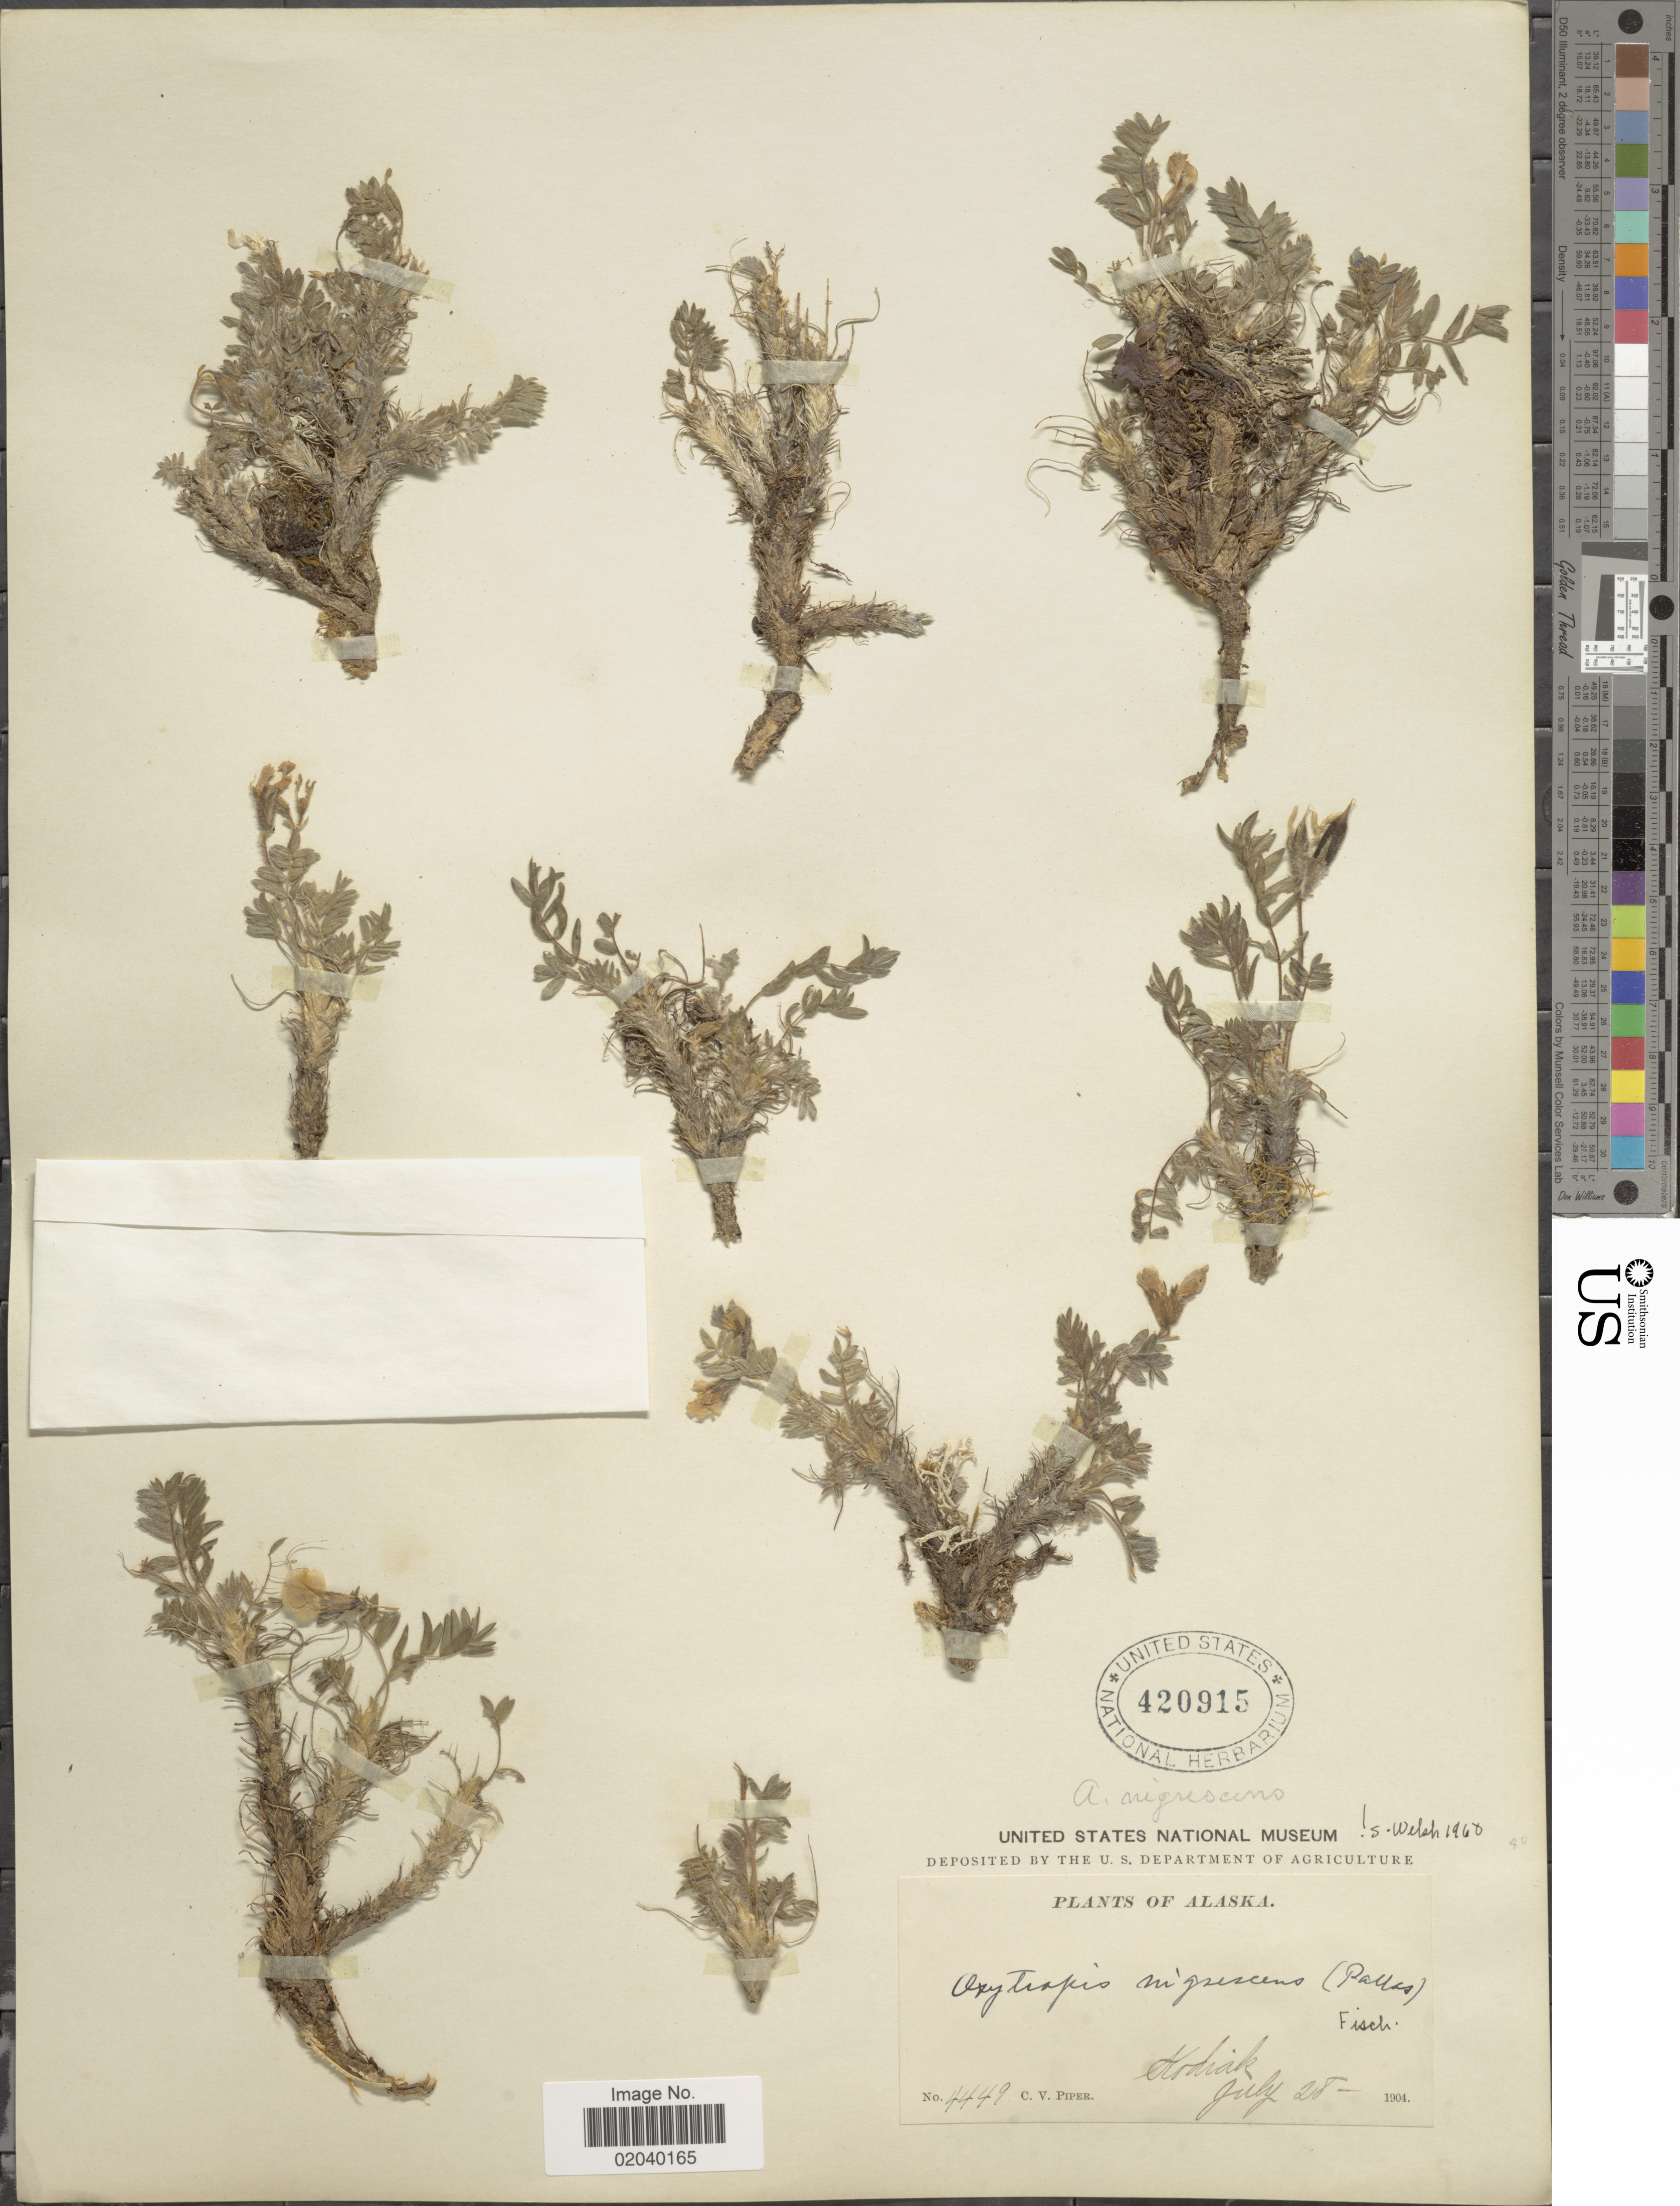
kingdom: Plantae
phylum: Tracheophyta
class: Magnoliopsida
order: Fabales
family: Fabaceae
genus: Oxytropis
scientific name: Oxytropis nigrescens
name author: (Pall.) Fisch. ex DC.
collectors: C. V. Piper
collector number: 4449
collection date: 1904-07-28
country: United States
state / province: Alaska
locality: Kodiak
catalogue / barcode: US 420915